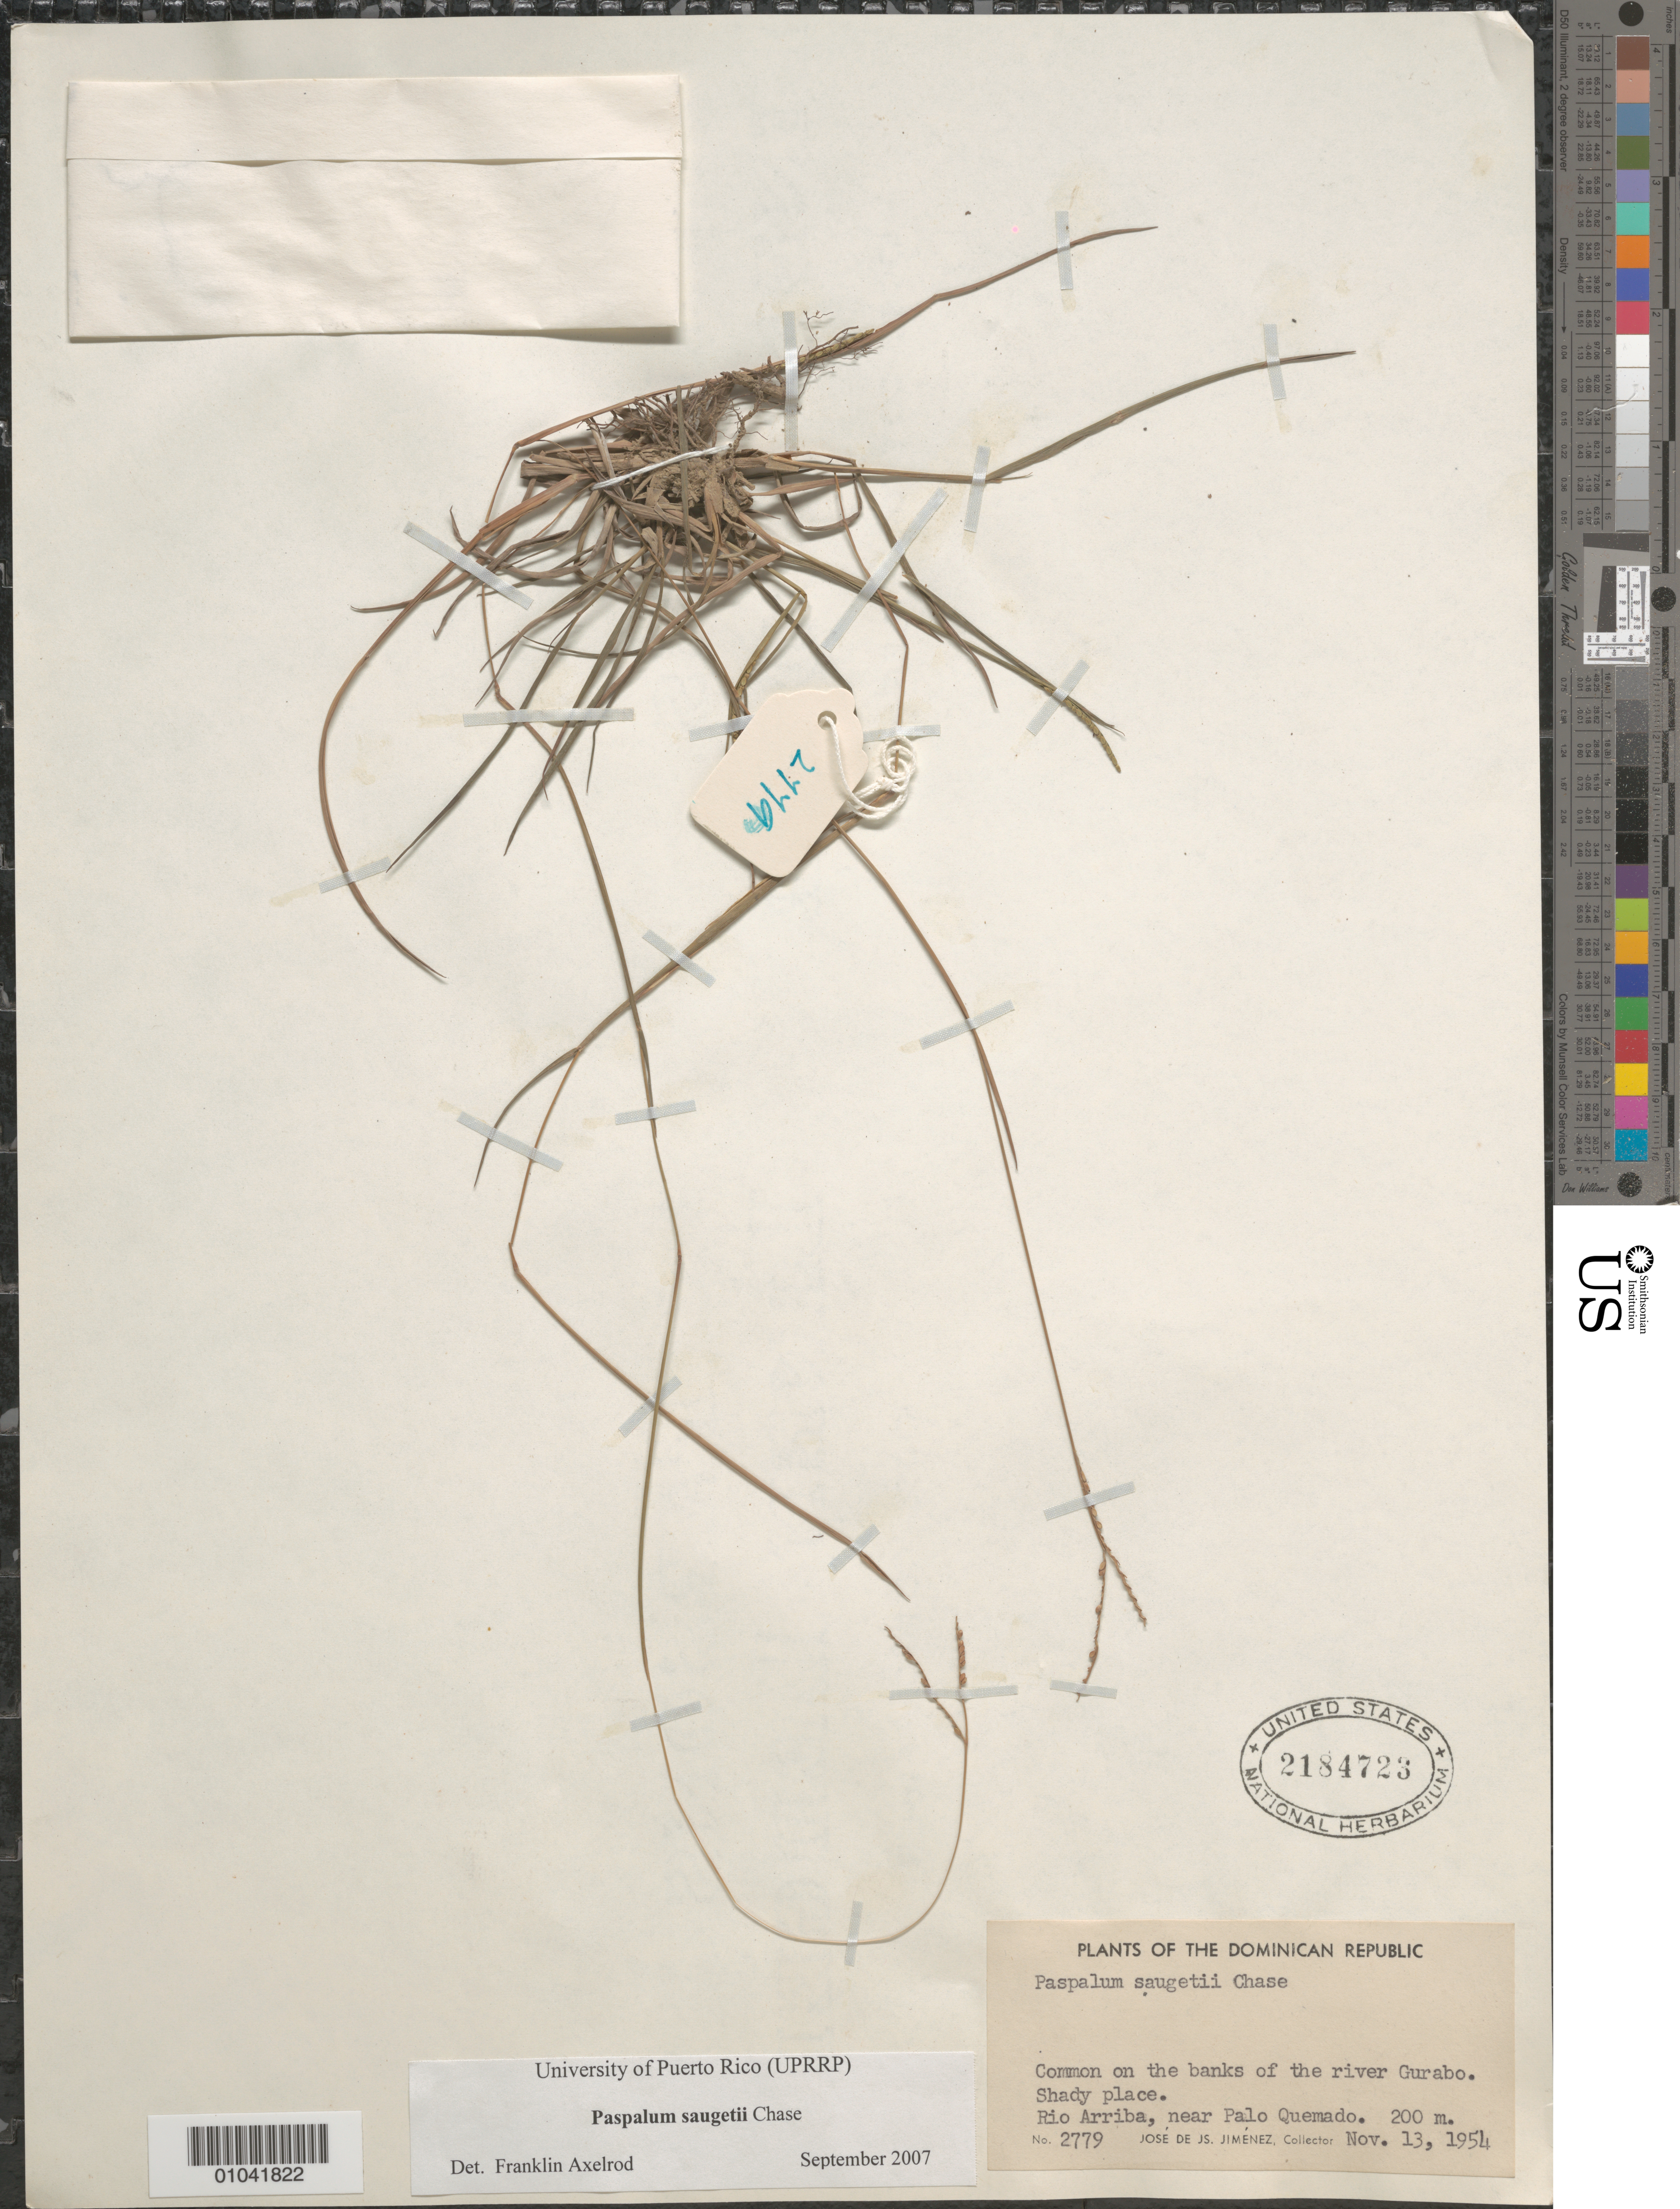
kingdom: Plantae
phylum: Tracheophyta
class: Liliopsida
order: Poales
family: Poaceae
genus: Paspalum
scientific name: Paspalum saugetii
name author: Chase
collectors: J. J. Jiménez Almonte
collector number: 2779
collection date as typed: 13 Nov 1954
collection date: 1954-11-13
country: Dominican Republic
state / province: Santiago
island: Hispaniola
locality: Rio Arriba, near Palo Quemado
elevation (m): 200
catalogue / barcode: US 2184723